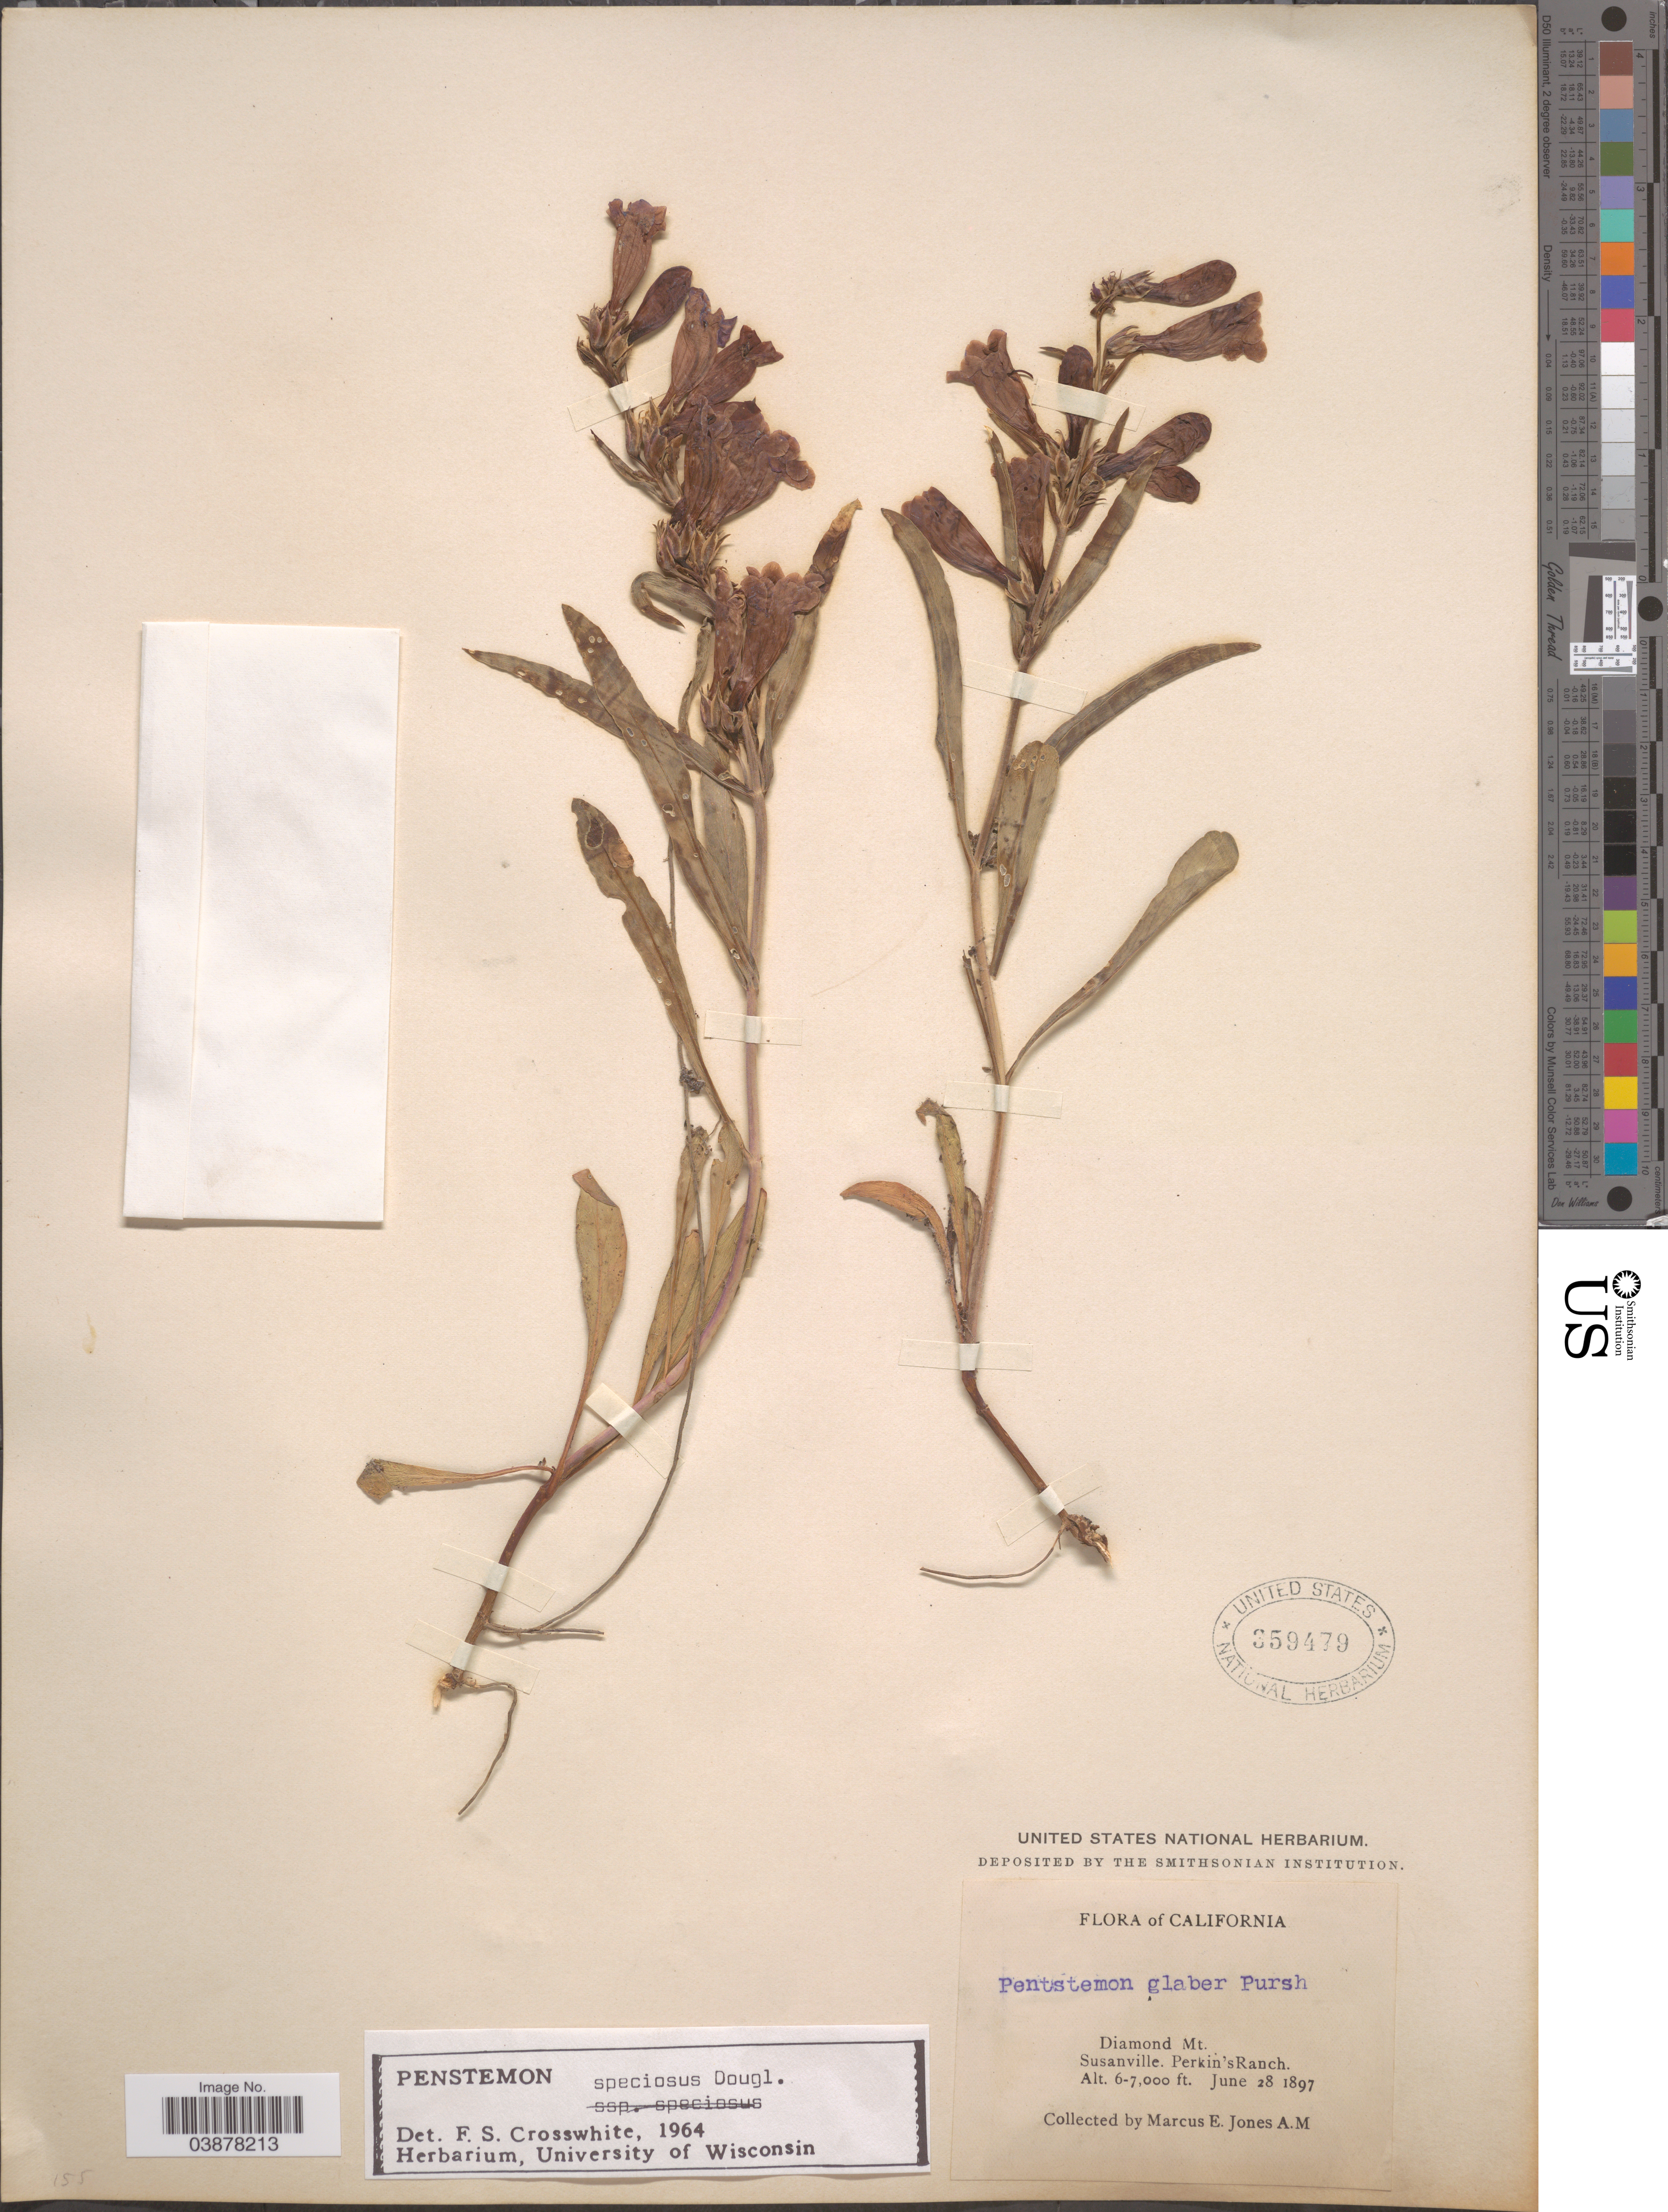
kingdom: Plantae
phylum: Tracheophyta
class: Magnoliopsida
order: Lamiales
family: Plantaginaceae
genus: Penstemon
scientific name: Penstemon speciosus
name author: Douglas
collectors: M. E. Jones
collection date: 1897-06-28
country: United States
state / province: California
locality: Diamond Mt. Susanville. Perkin's Ranch.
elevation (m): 1829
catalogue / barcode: US 359479